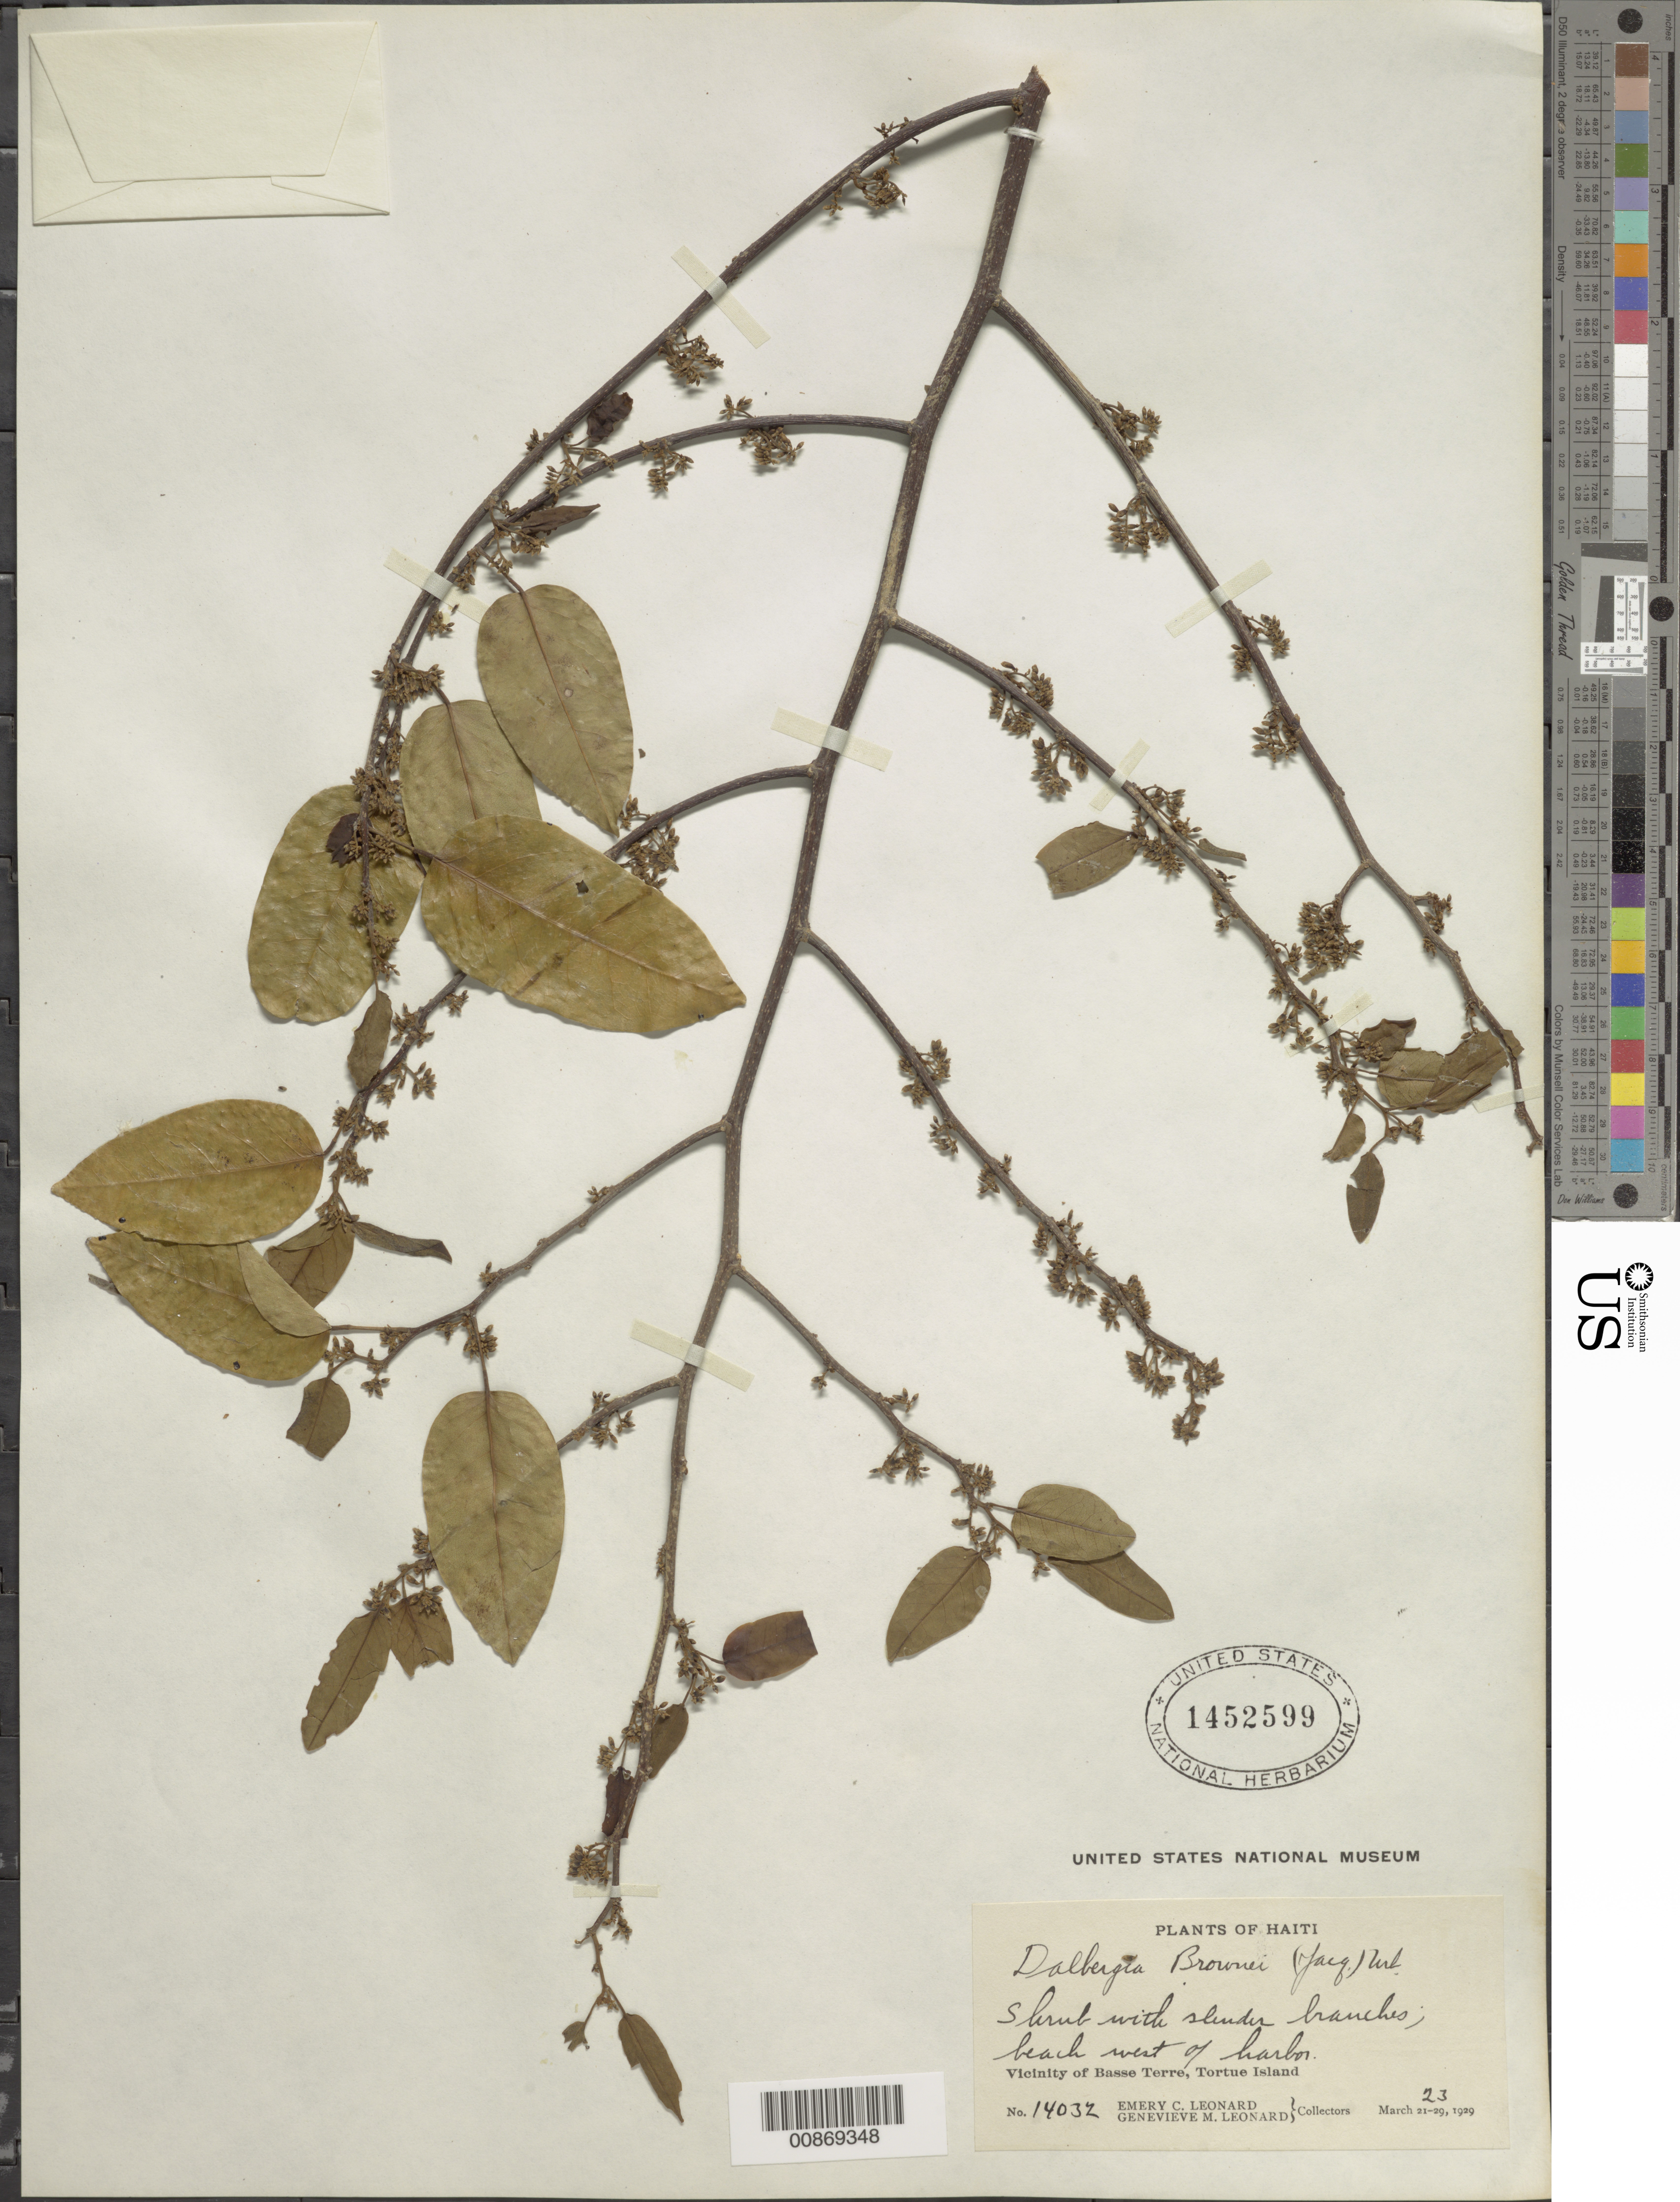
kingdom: Plantae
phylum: Tracheophyta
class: Magnoliopsida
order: Fabales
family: Fabaceae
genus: Dalbergia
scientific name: Dalbergia brownei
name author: (Jacq.) Schinz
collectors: E. C. Leonard & G. M. Leonard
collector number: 14032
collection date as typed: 23 Mar 1929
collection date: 1929-03-23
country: Haiti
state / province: Nord-Óuest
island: Île de la Tortue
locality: Vicinity of Basse Terre, Tortue Island. Beach west of harbor.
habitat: Beach.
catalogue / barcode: US 1452599